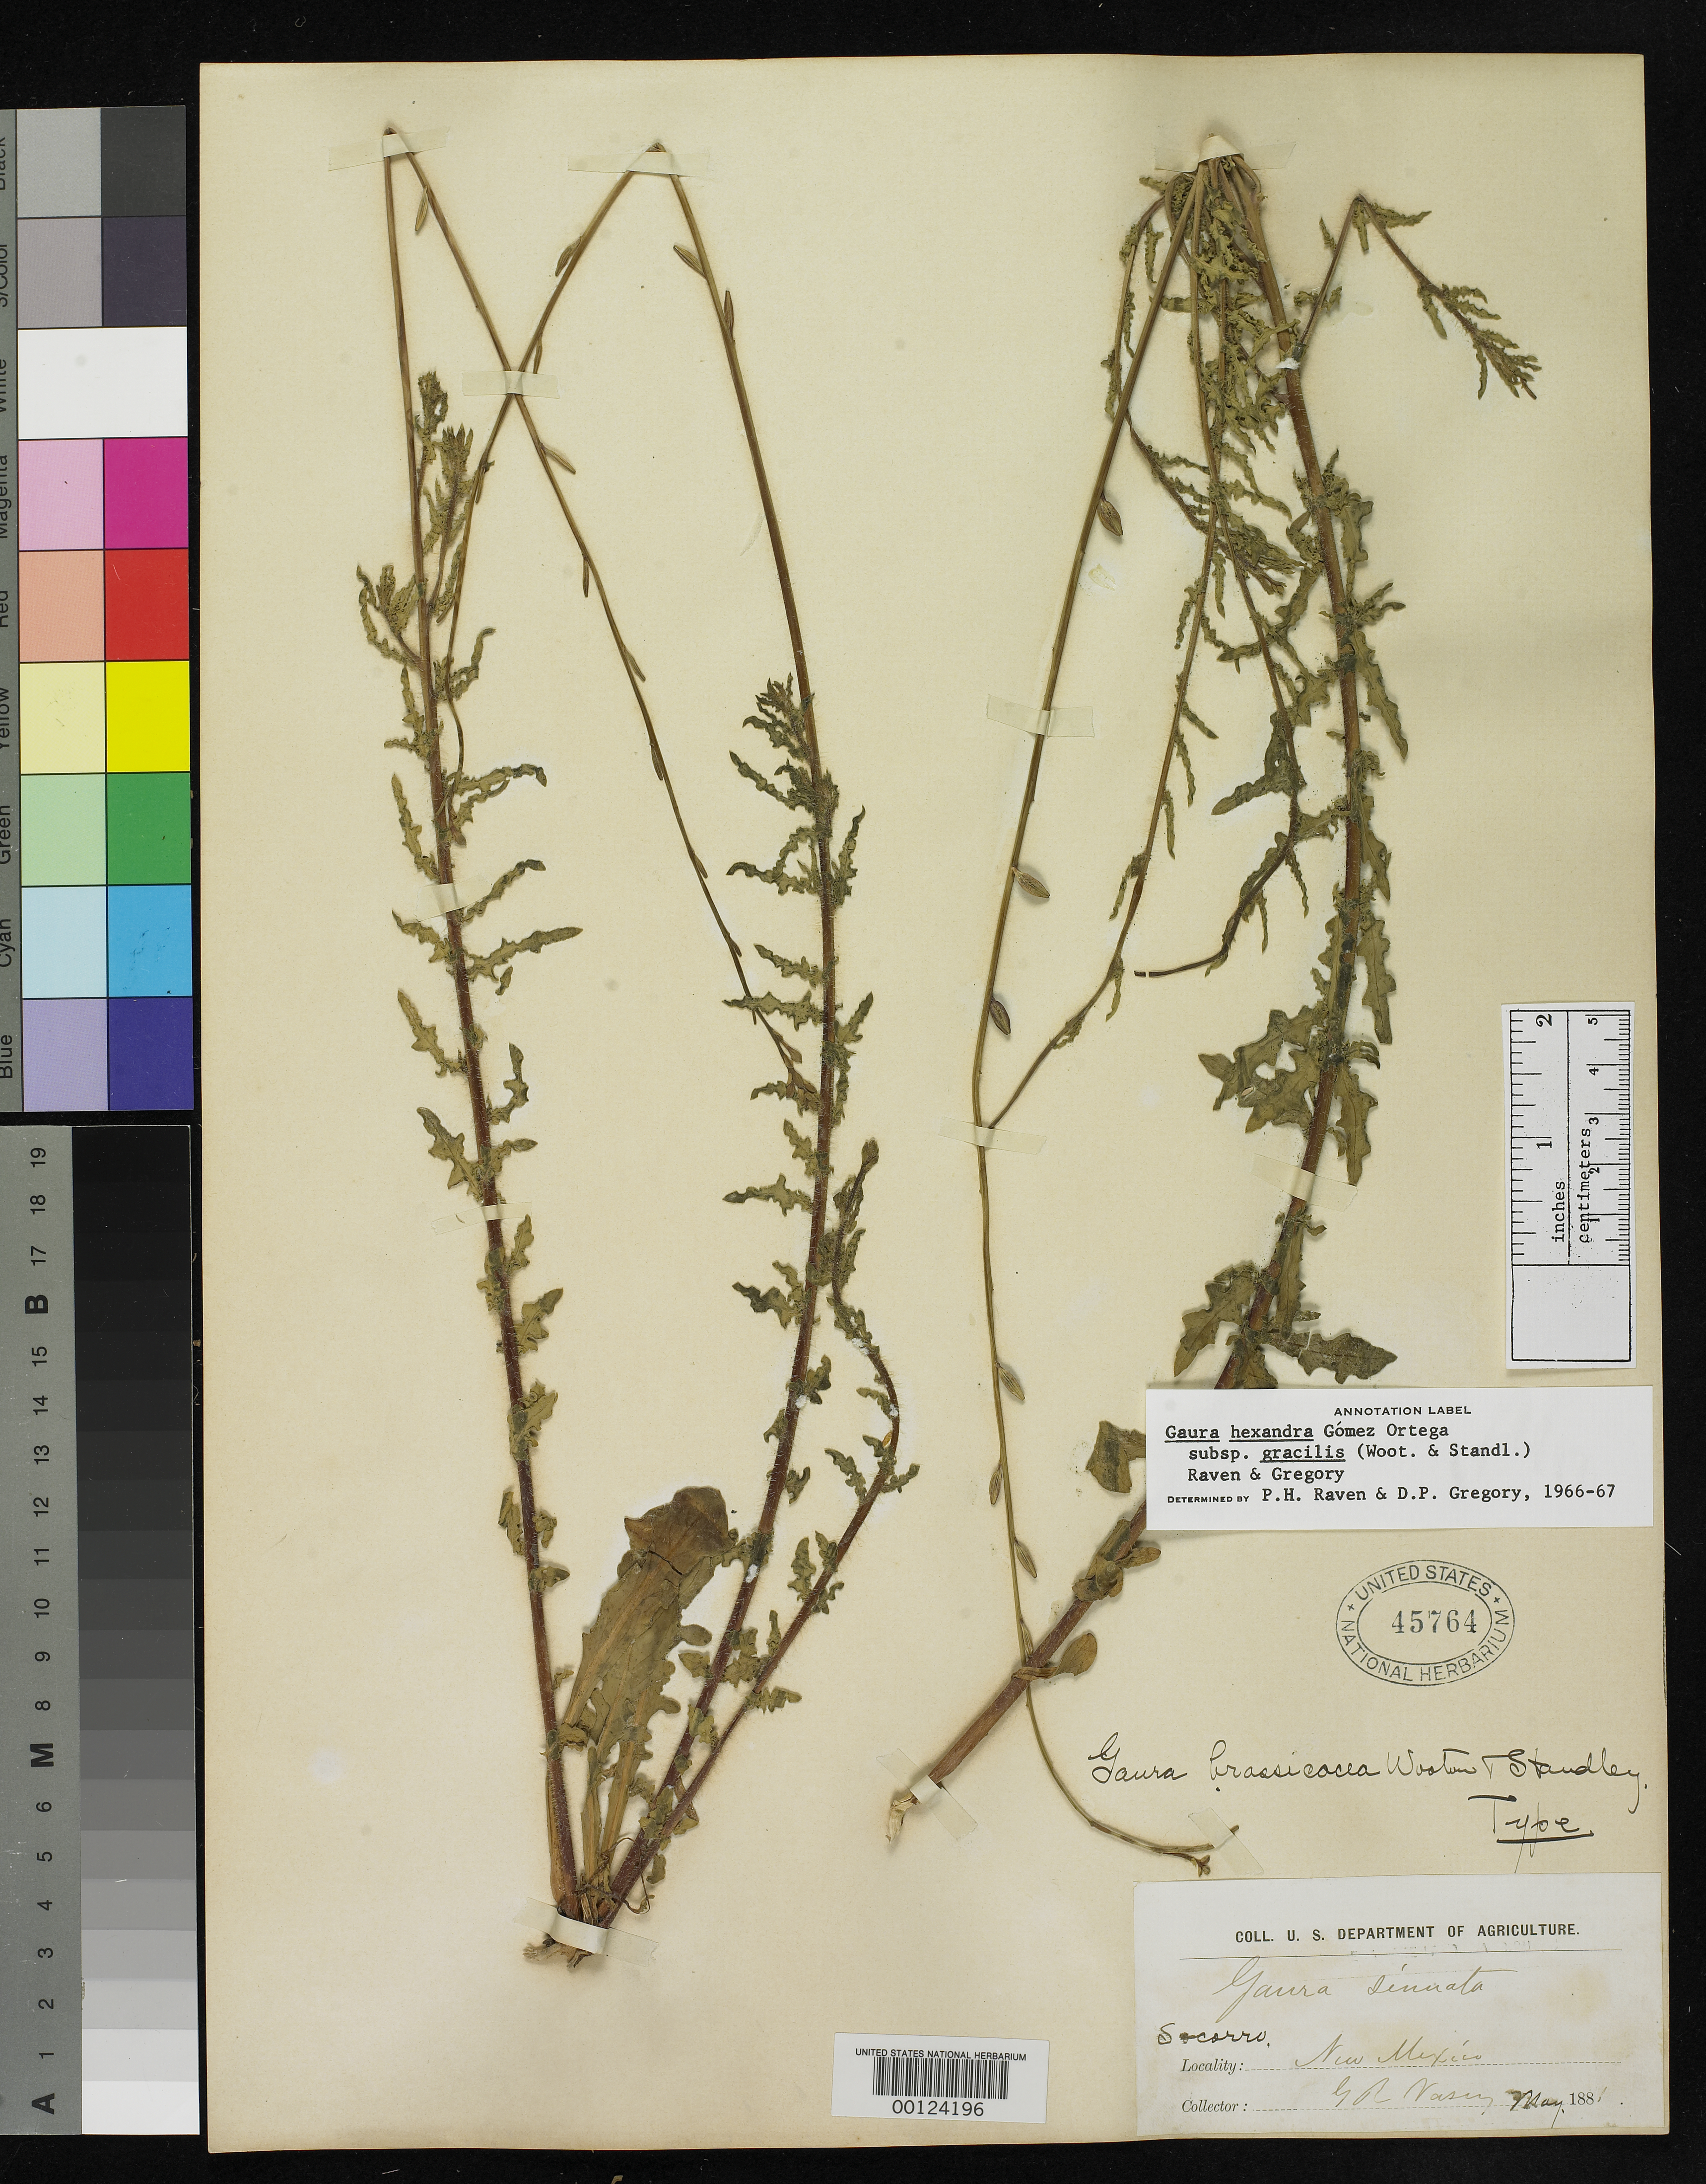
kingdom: Plantae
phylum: Tracheophyta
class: Magnoliopsida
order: Myrtales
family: Onagraceae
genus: Gaura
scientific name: Gaura brassicacea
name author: Wooton & Standl.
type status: Holotype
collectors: G. R. Vasey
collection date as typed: May 1881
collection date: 1881-05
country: United States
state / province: New Mexico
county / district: Socorro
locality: Socorro.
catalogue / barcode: US 45764